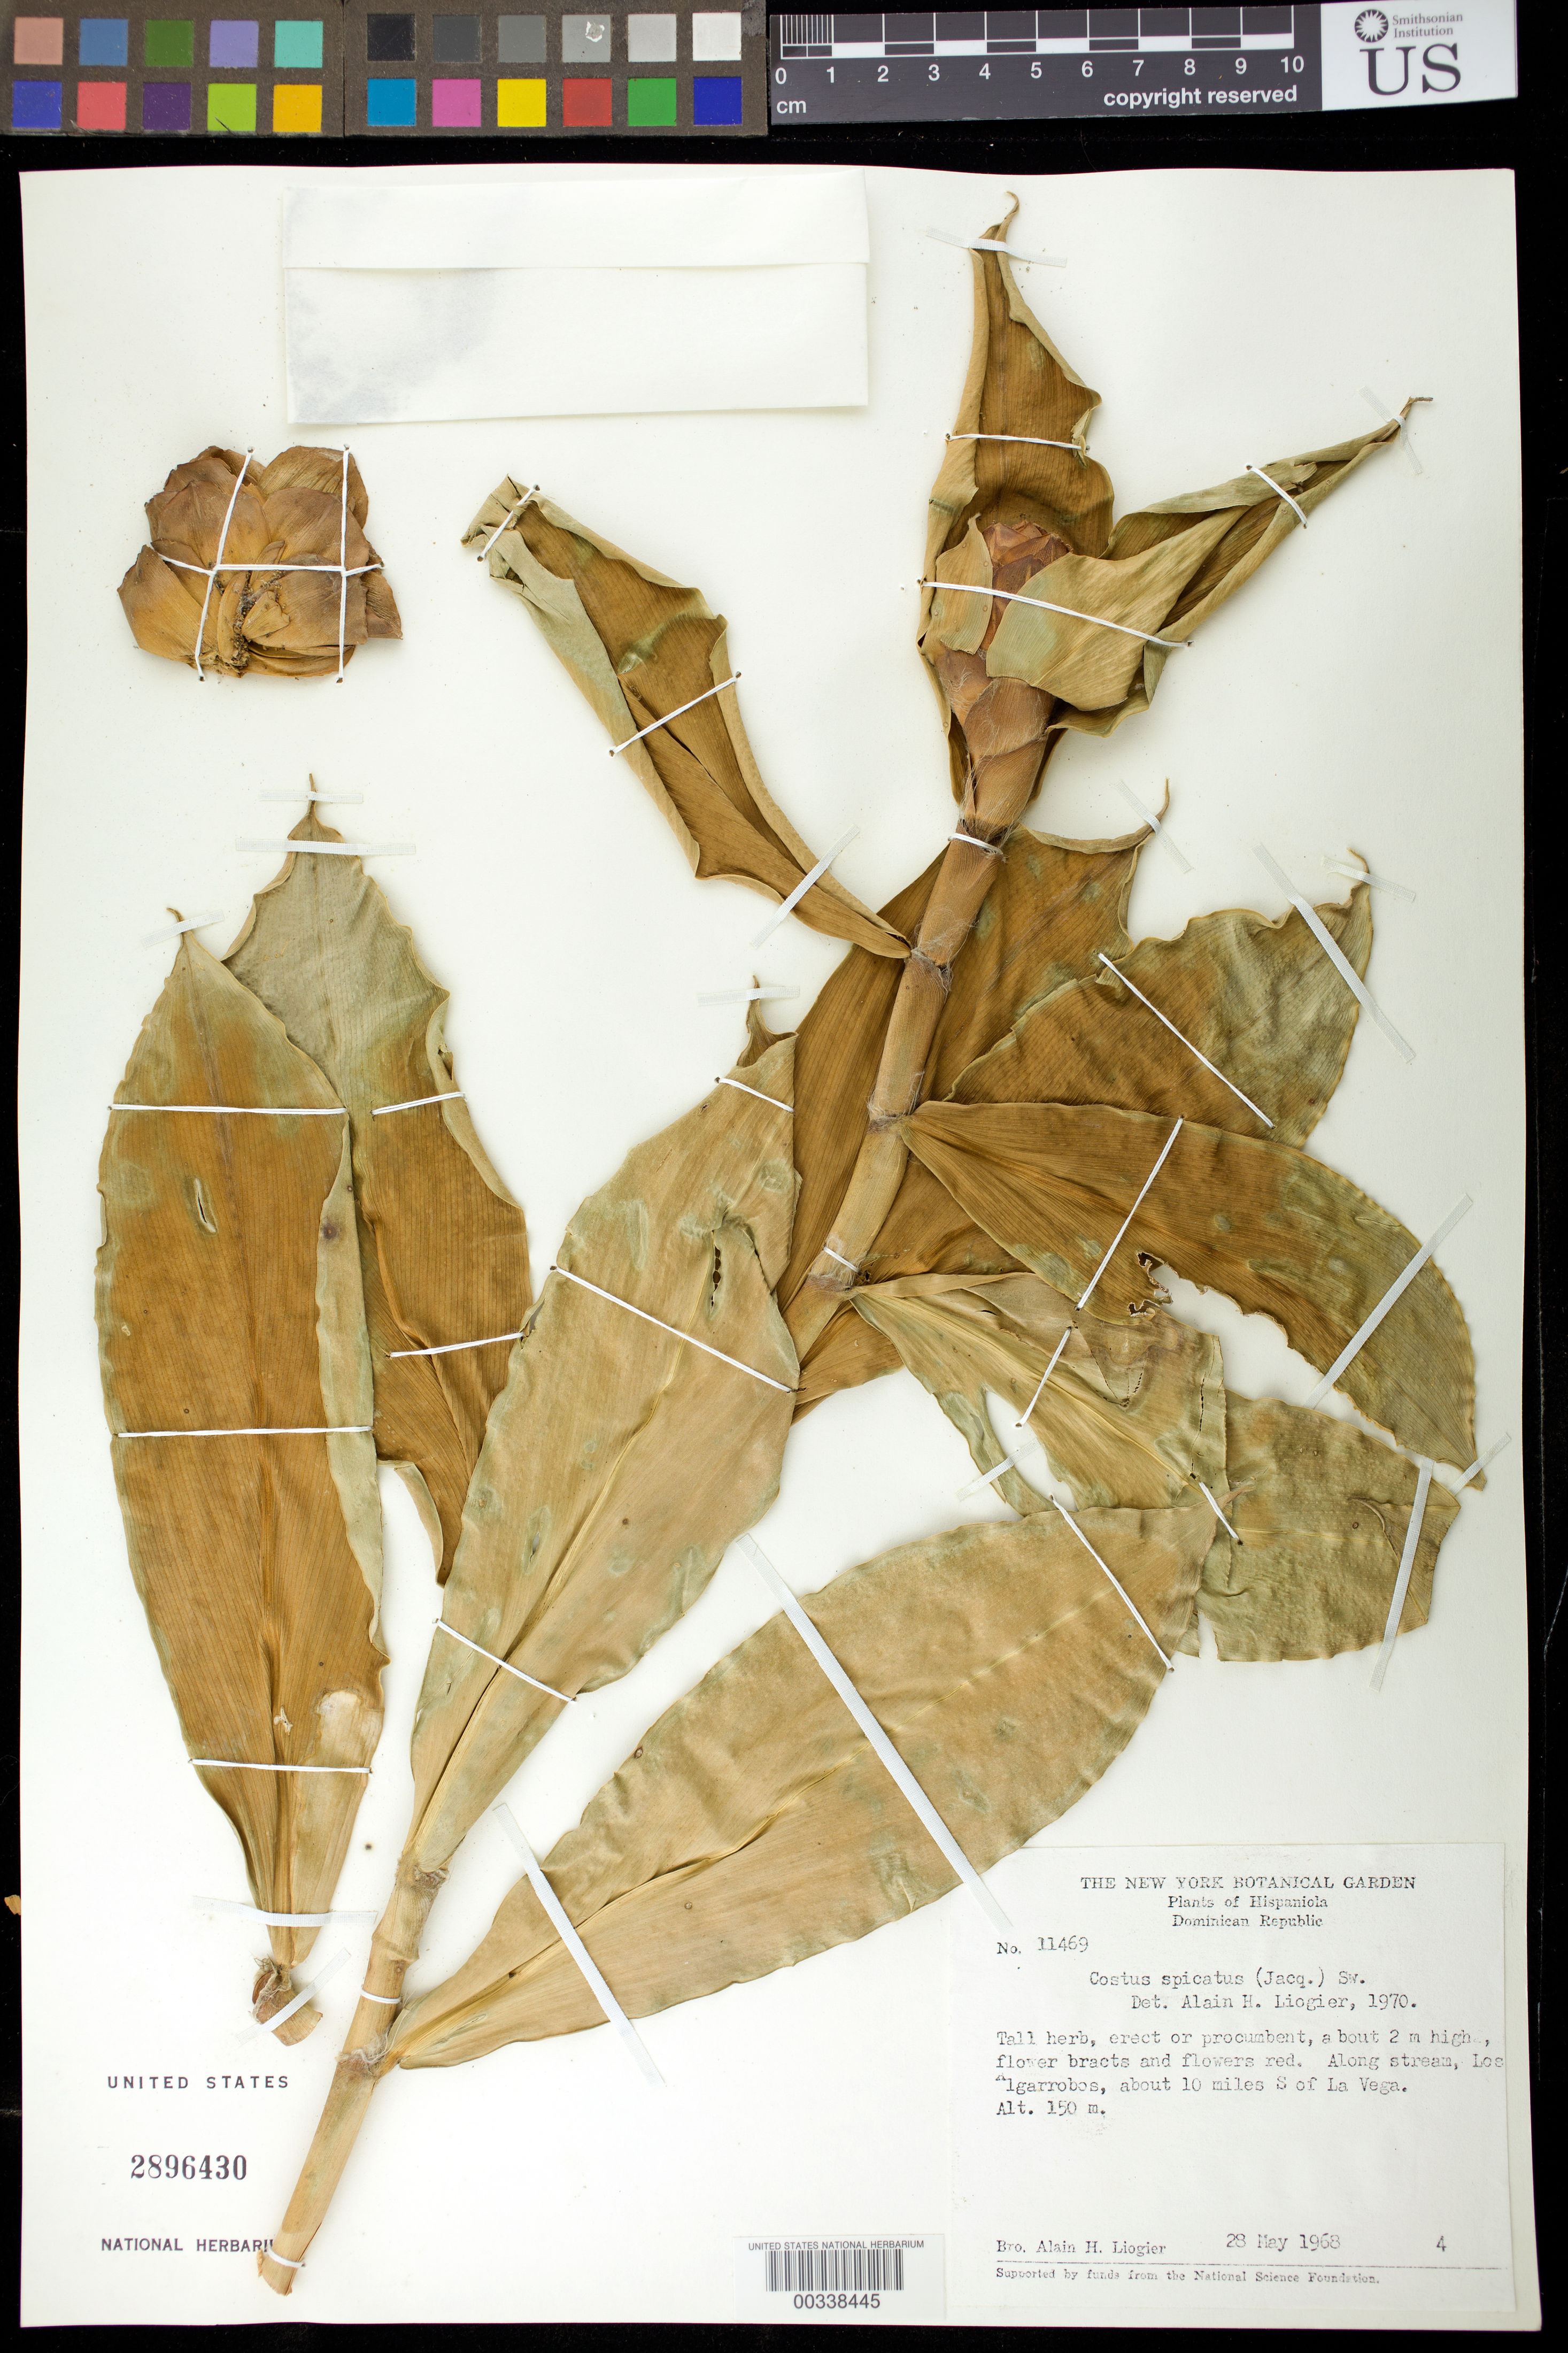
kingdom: Plantae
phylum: Tracheophyta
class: Liliopsida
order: Zingiberales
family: Costaceae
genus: Costus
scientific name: Costus spicatus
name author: (Jacq.) Sw.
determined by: Liogier, Alain H.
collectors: A. H. Liogier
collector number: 11469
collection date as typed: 28 May 1968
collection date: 1968-05-28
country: Dominican Republic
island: Hispaniola Island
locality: Along stream, los algarrobos, about 10 mi s of la vega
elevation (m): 150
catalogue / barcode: US 2896430